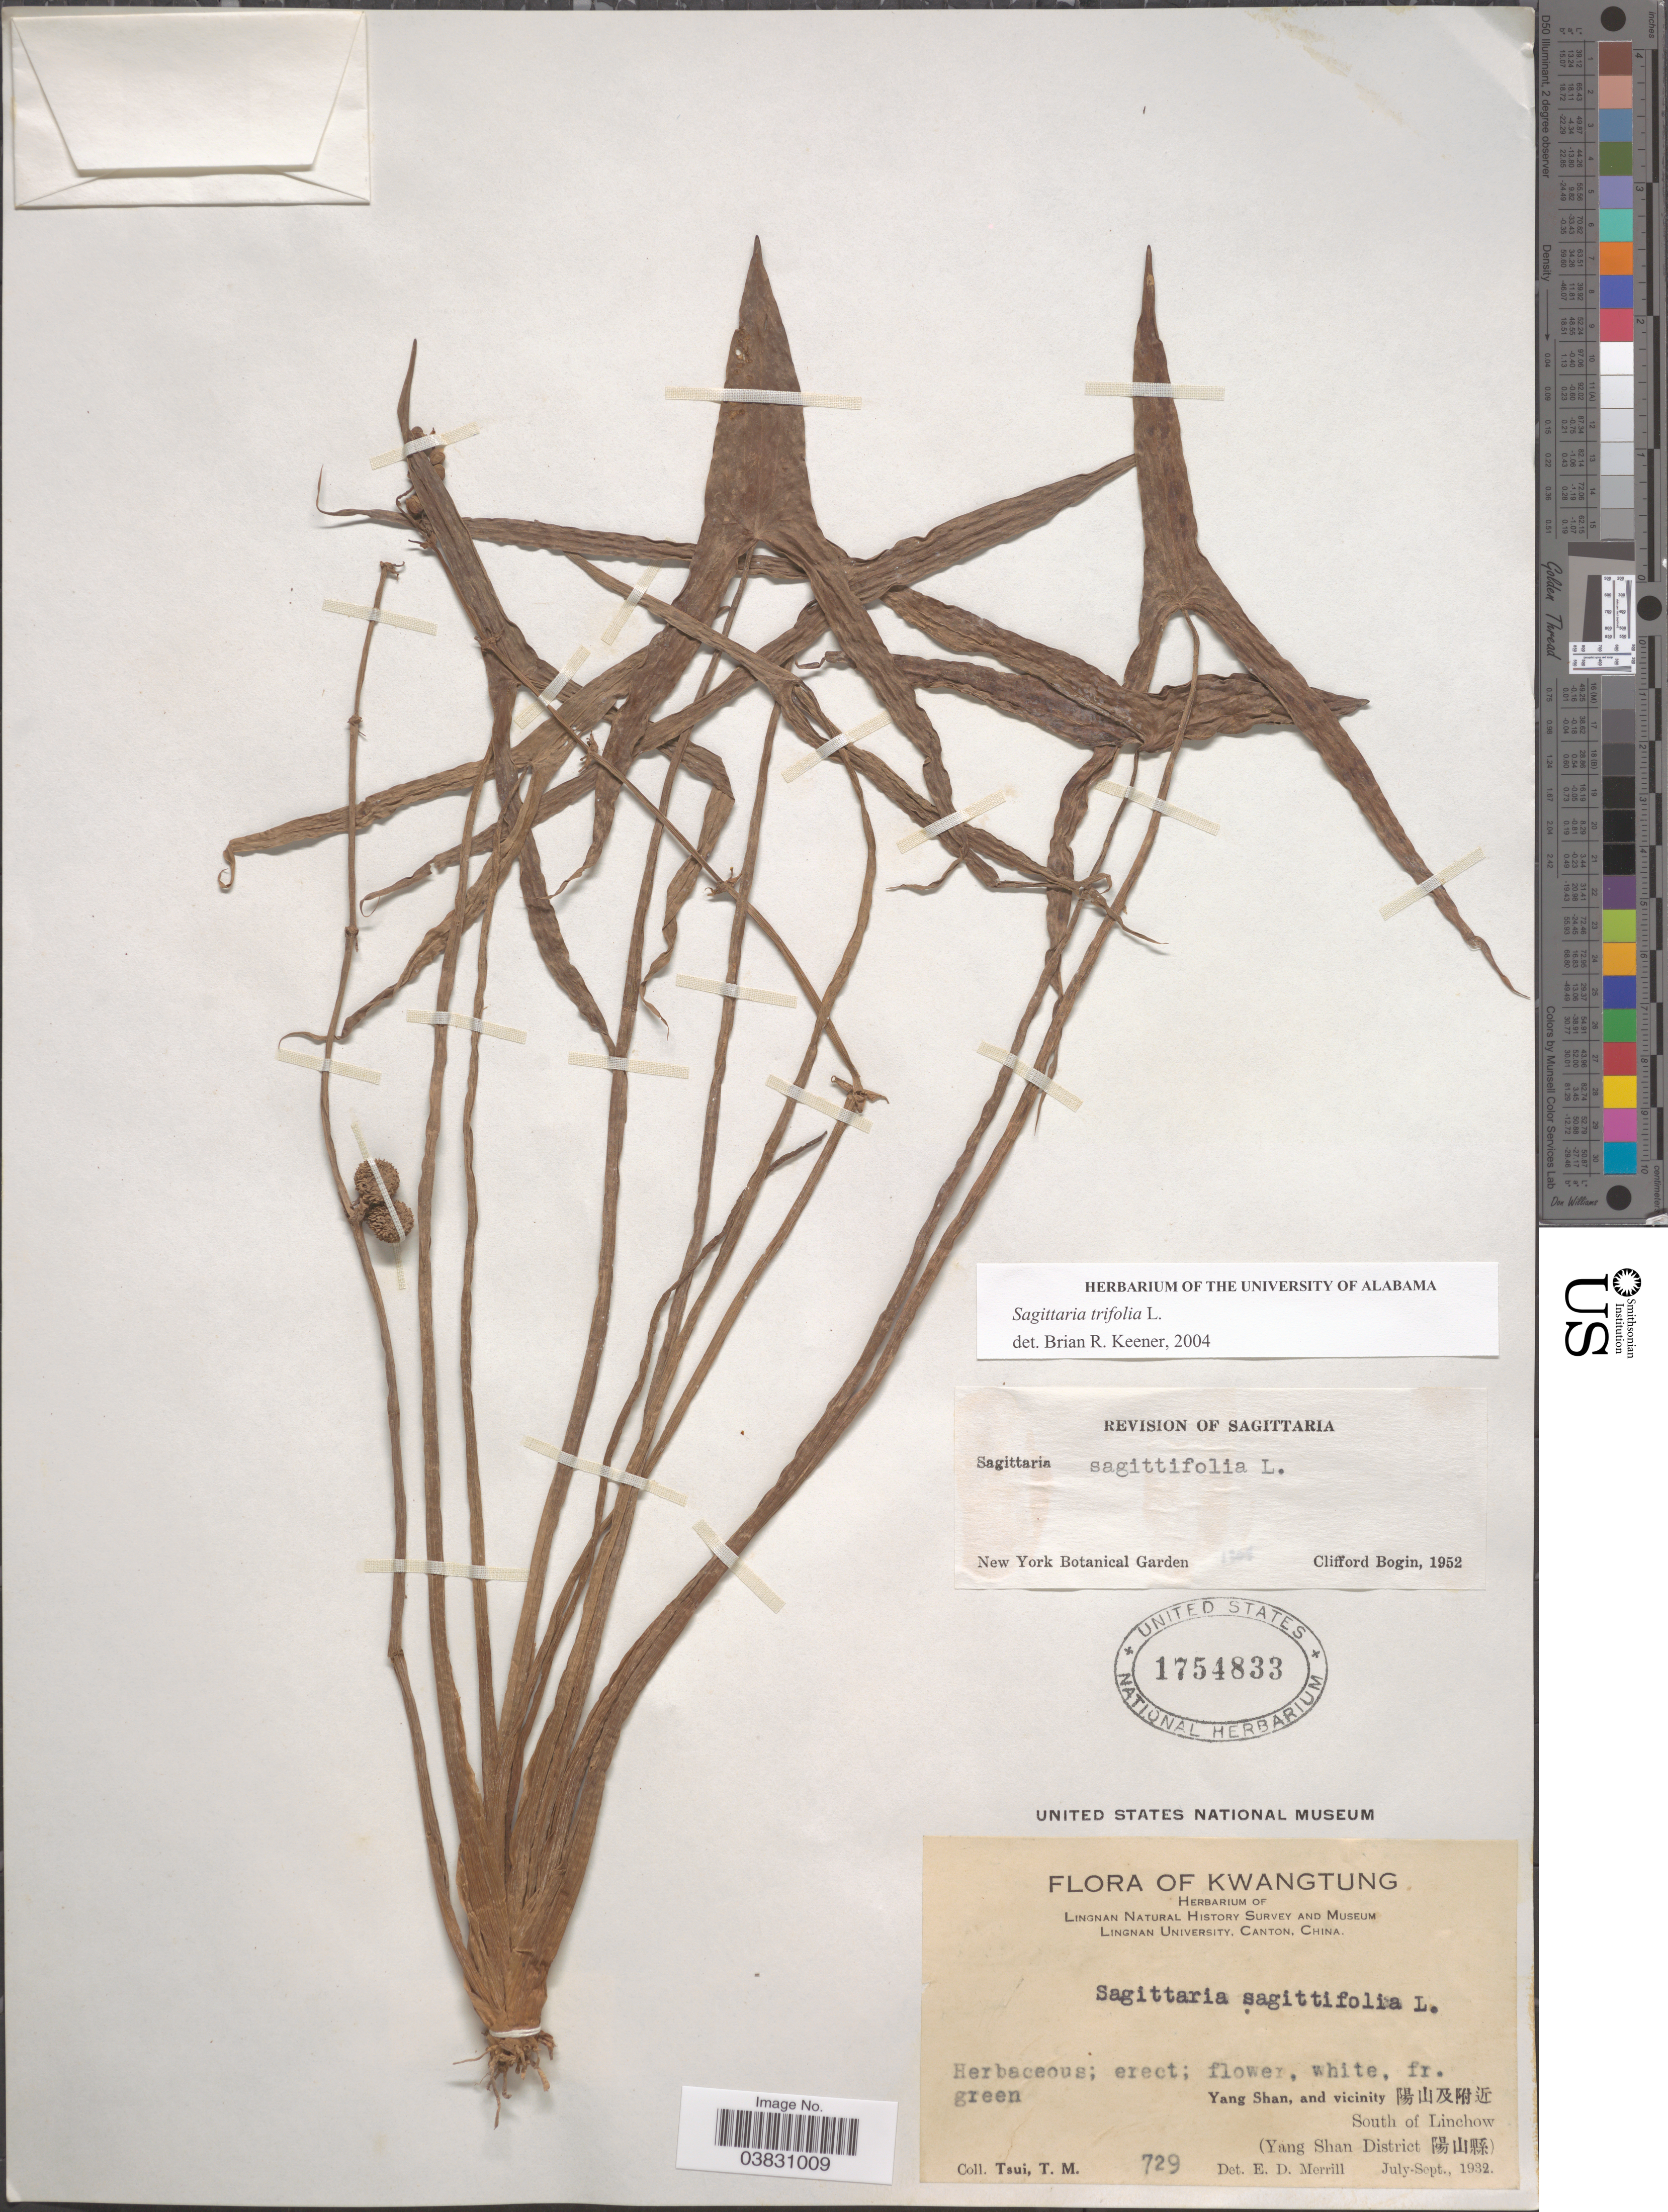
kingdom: Plantae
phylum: Tracheophyta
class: Liliopsida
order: Alismatales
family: Alismataceae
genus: Sagittaria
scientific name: Sagittaria trifolia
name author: L.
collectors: T. Tsui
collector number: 729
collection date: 1932-07/1932-09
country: China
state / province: Guangdong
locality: Kwangtung. Yang Shan, and vicinity X. South of Linchow (Yang Shan District X).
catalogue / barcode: US 1754833